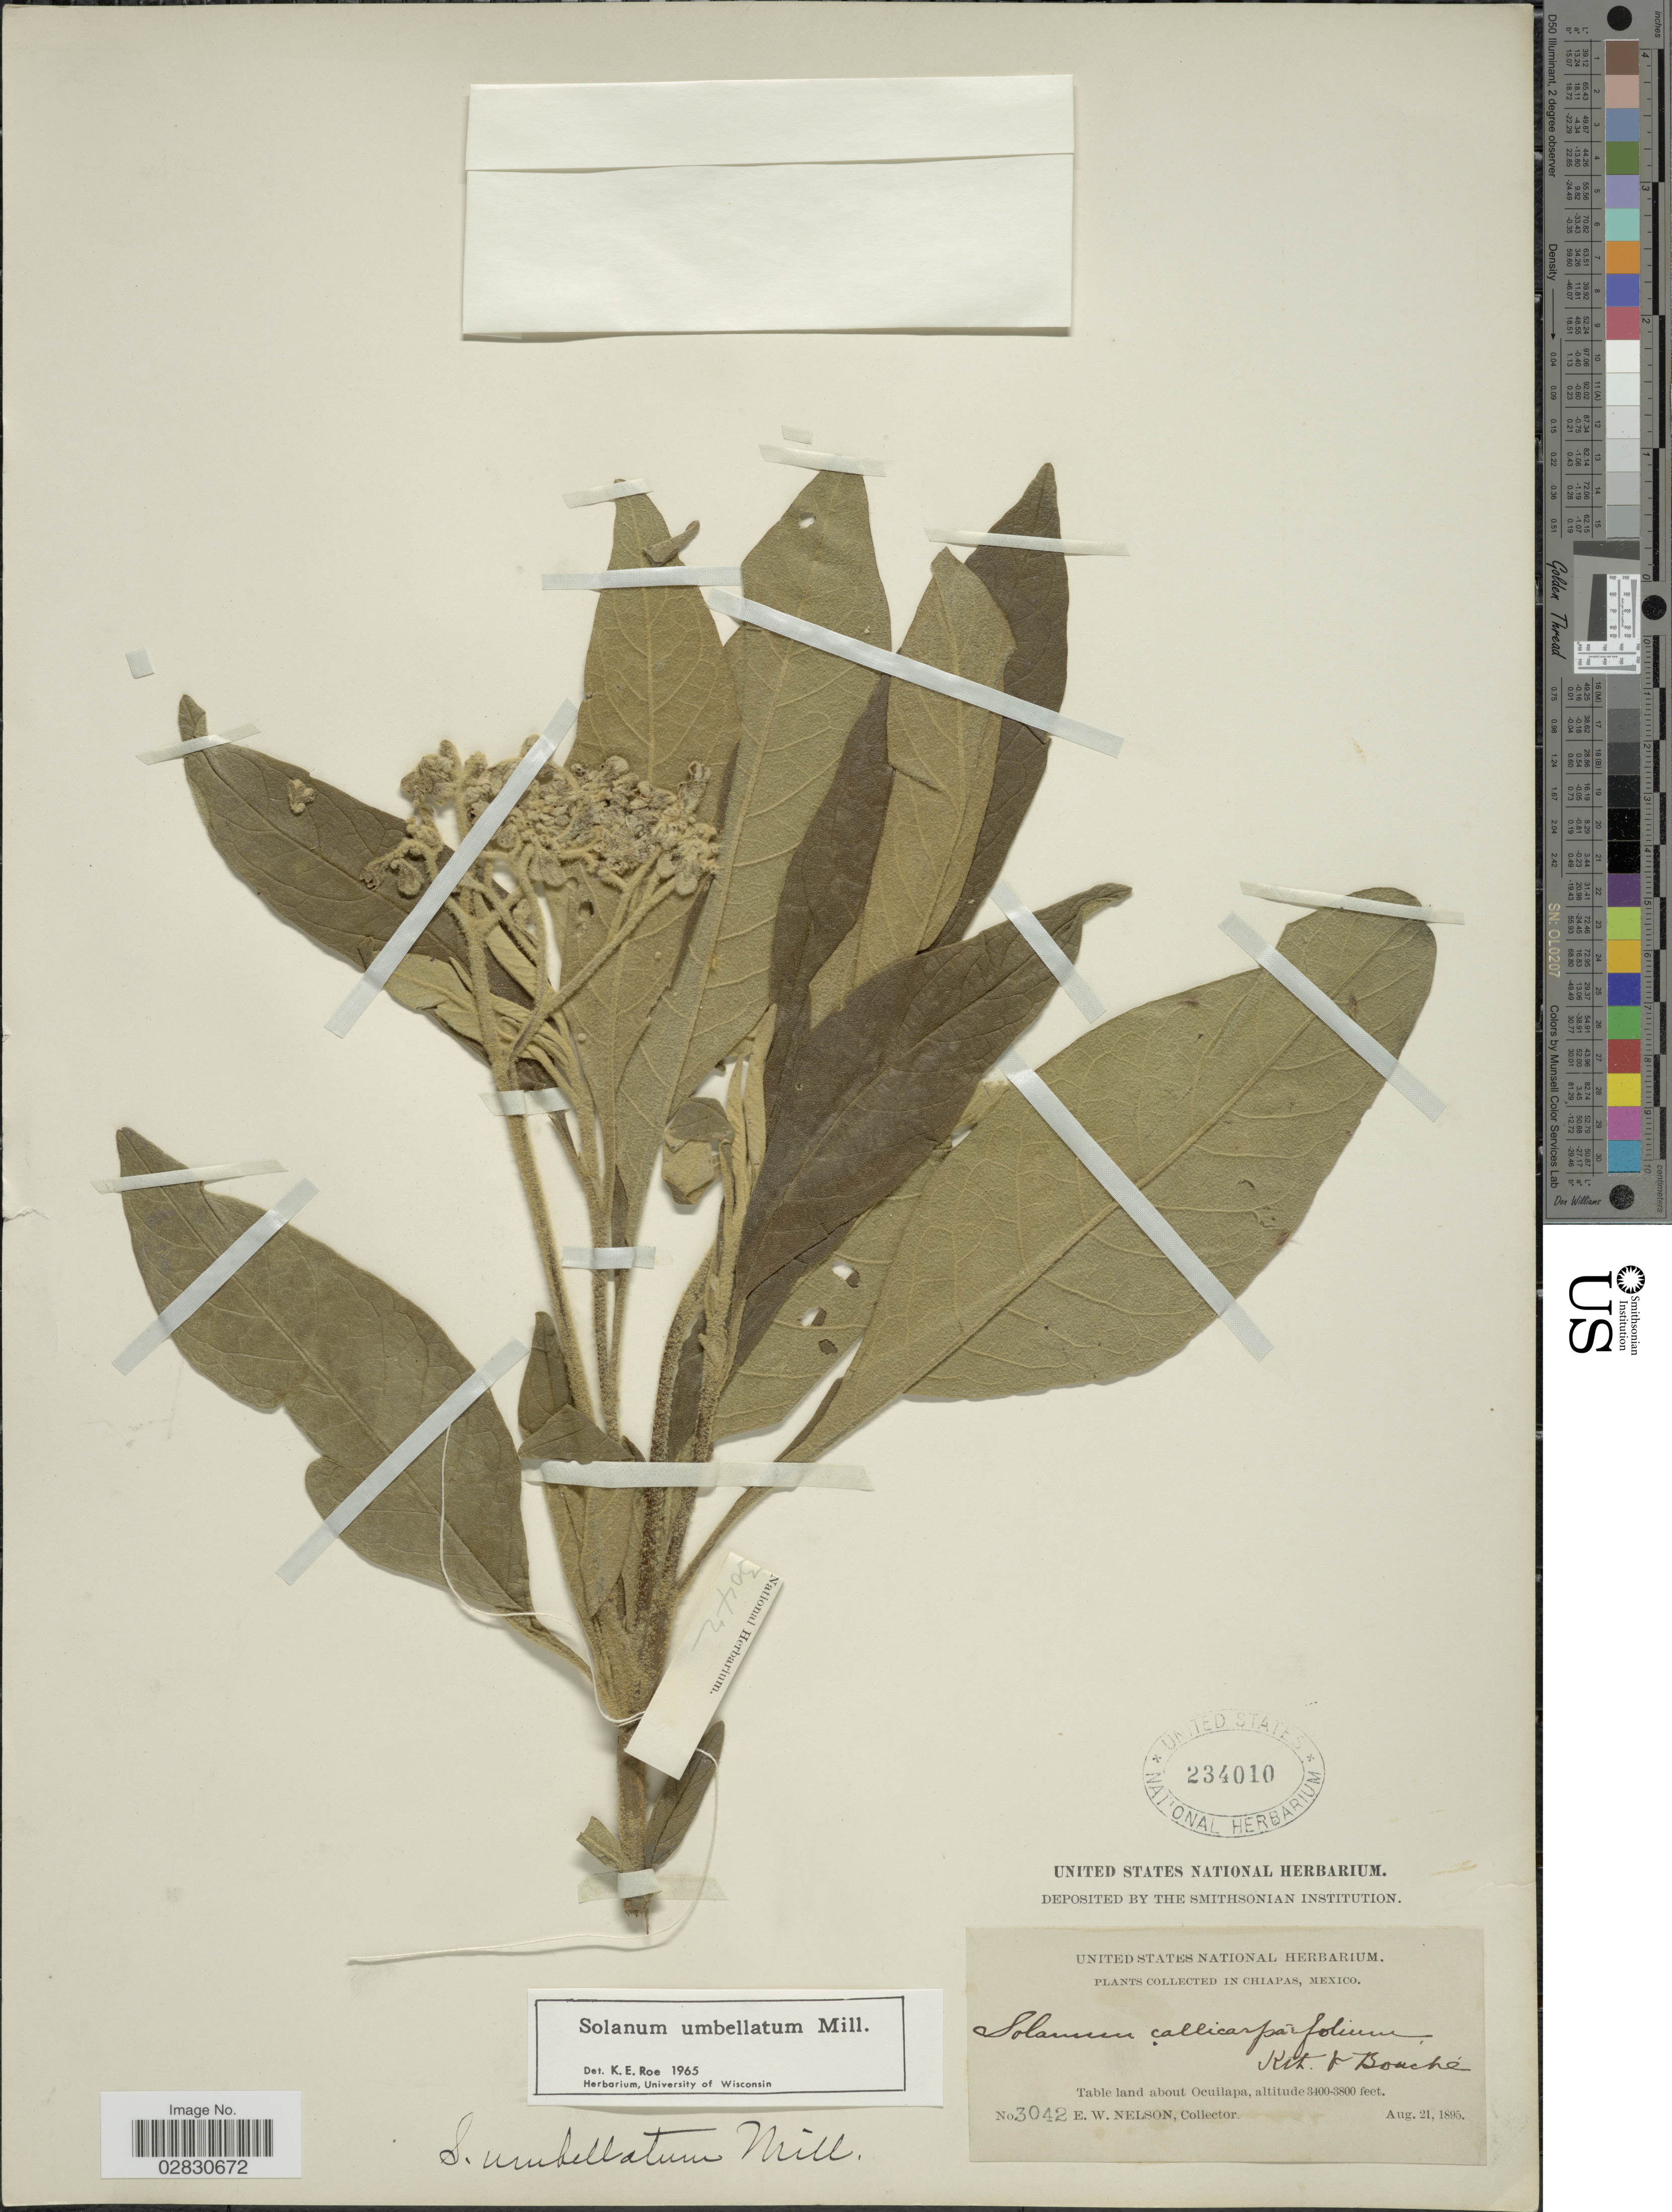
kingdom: Plantae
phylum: Tracheophyta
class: Magnoliopsida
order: Solanales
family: Solanaceae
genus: Solanum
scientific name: Solanum umbellatum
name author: Mill.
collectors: E. W. Nelson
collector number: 3042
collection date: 1895-08-21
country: Mexico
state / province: Chiapas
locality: Table land about Ocuilapa.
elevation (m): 1036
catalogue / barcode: US 234010